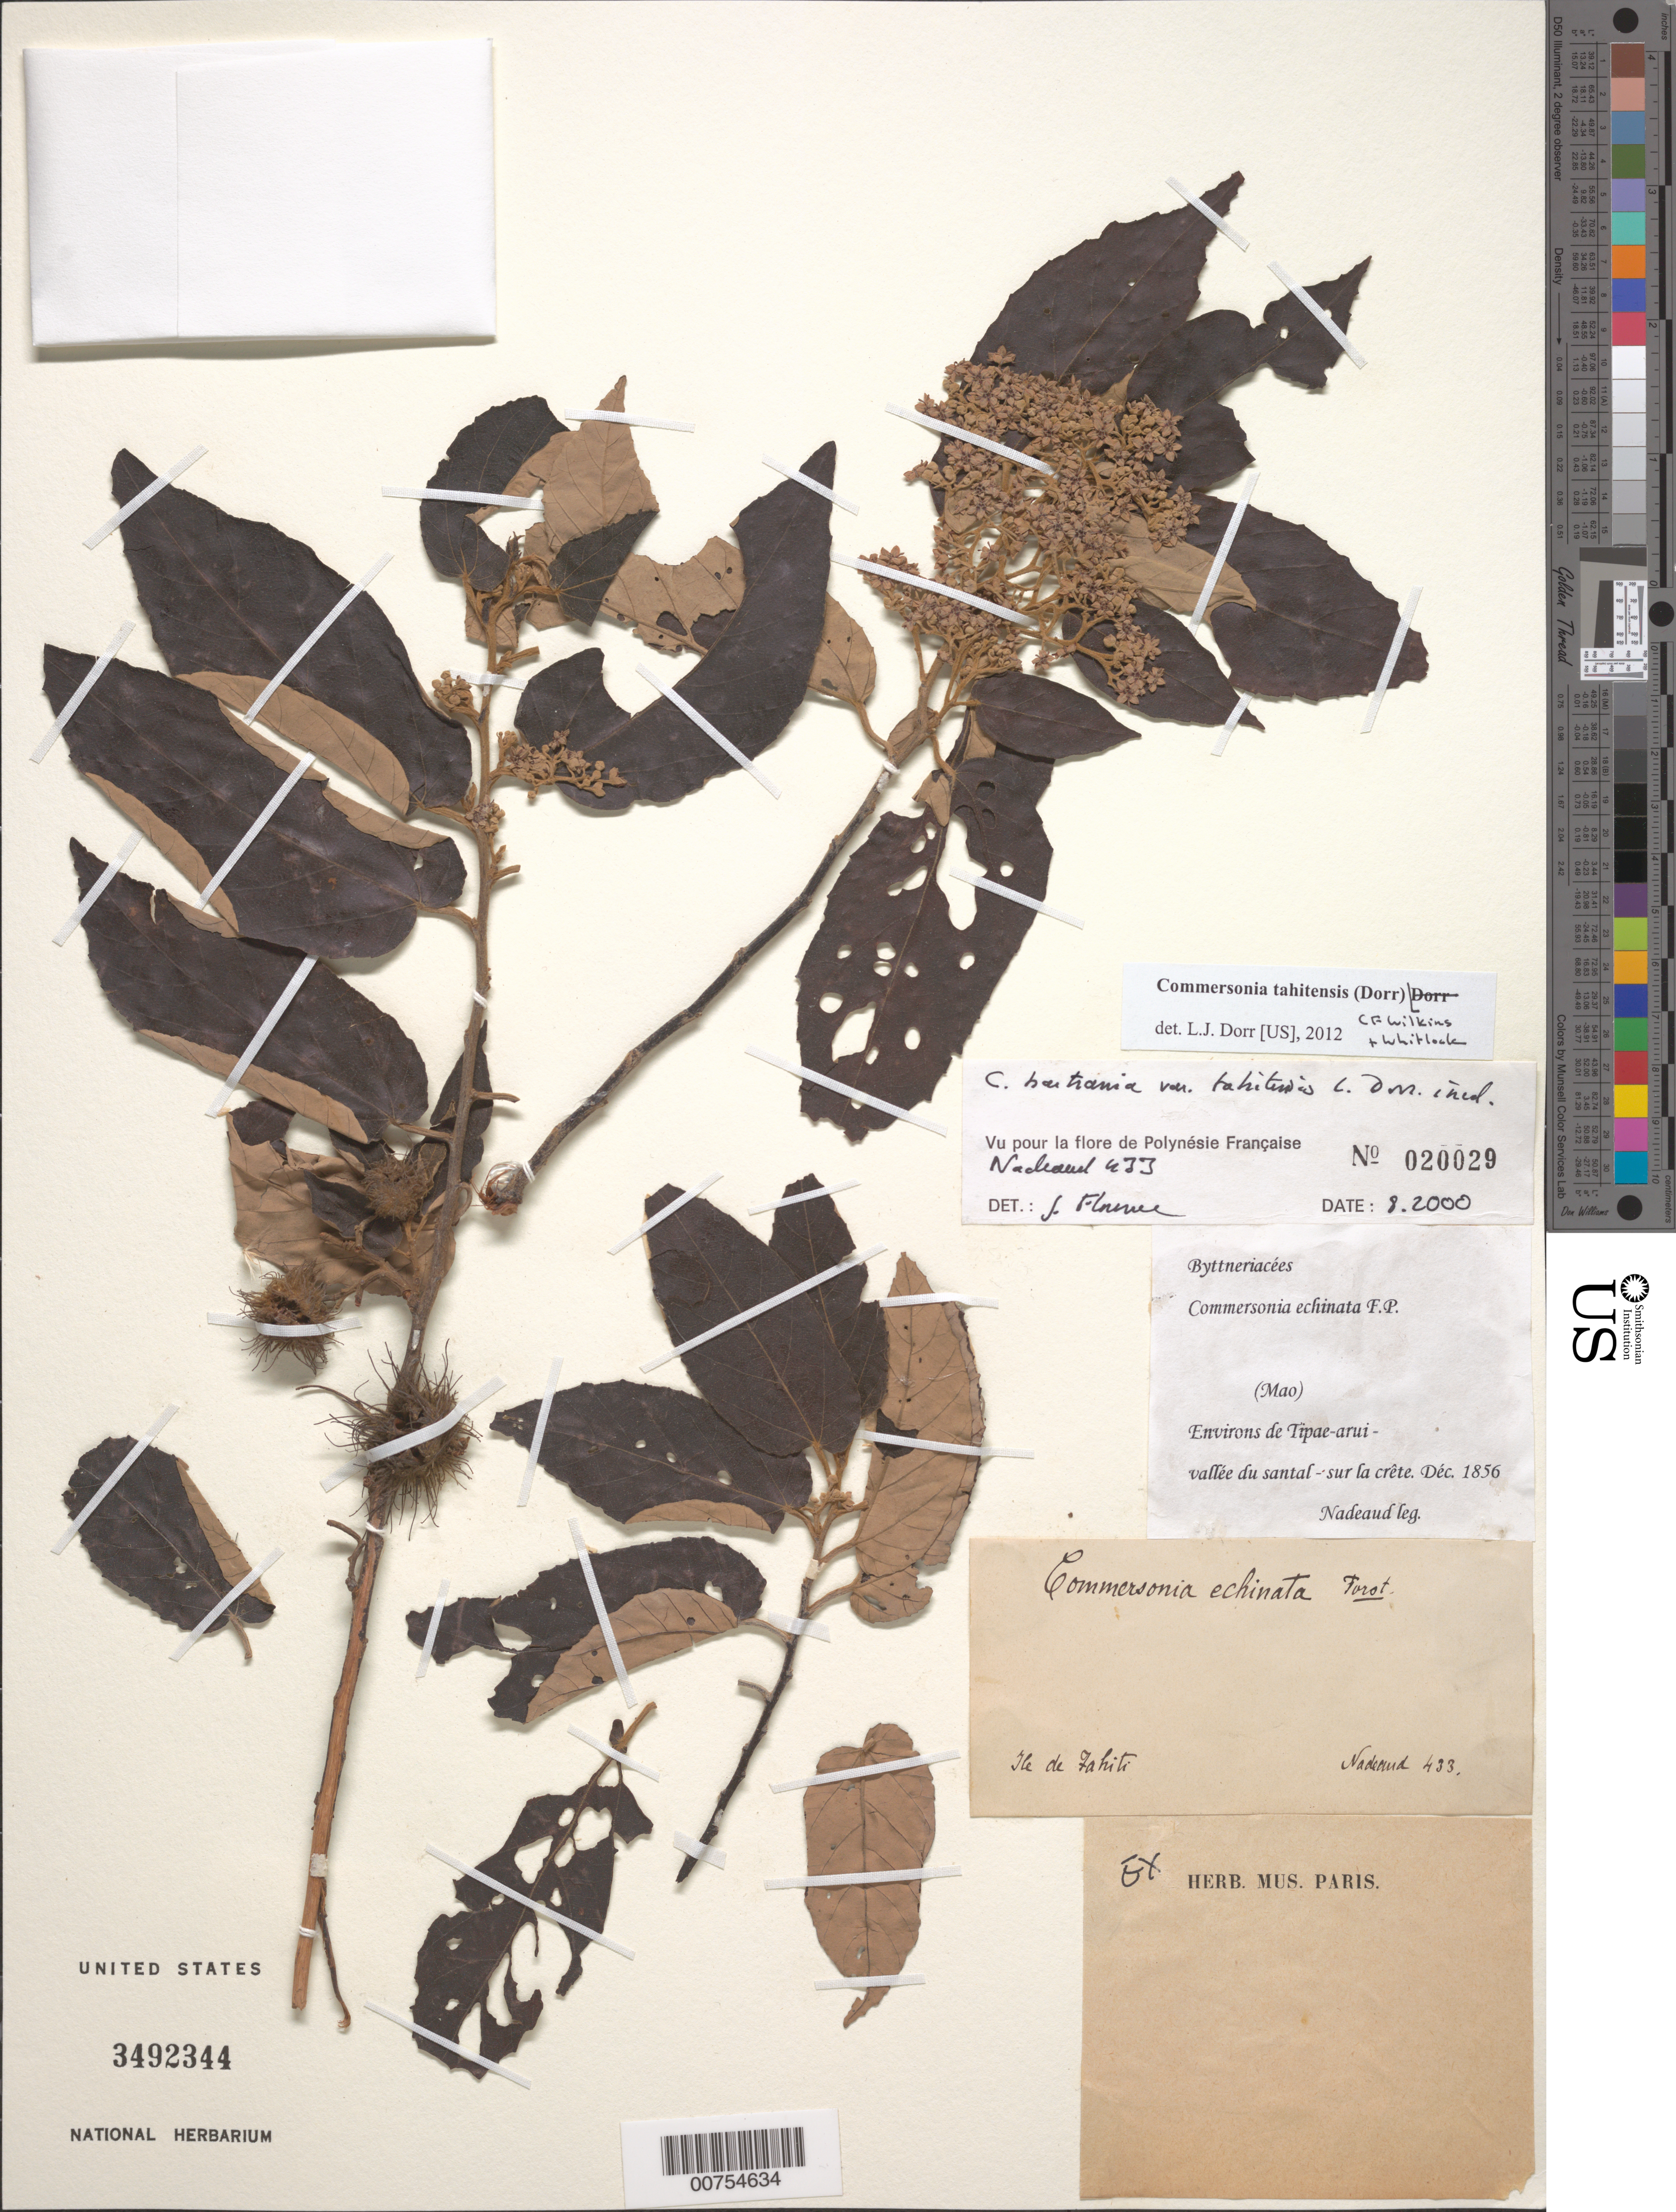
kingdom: Plantae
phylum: Tracheophyta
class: Magnoliopsida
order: Malvales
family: Malvaceae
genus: Commersonia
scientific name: Commersonia tahitensis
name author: (Dorr) C.F. Wilkins & Whitlock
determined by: Dorr, L. J., (BOT), Smithsonian Institution - National Museum of Natural History (UNITED STATES)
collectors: J. Nadeaud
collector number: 433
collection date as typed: Dec 1856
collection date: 1856-12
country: French Polynesia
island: Tahiti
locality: Environs de Tipae-arui-vallée du santal - sur la crête.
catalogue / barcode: US 3492344